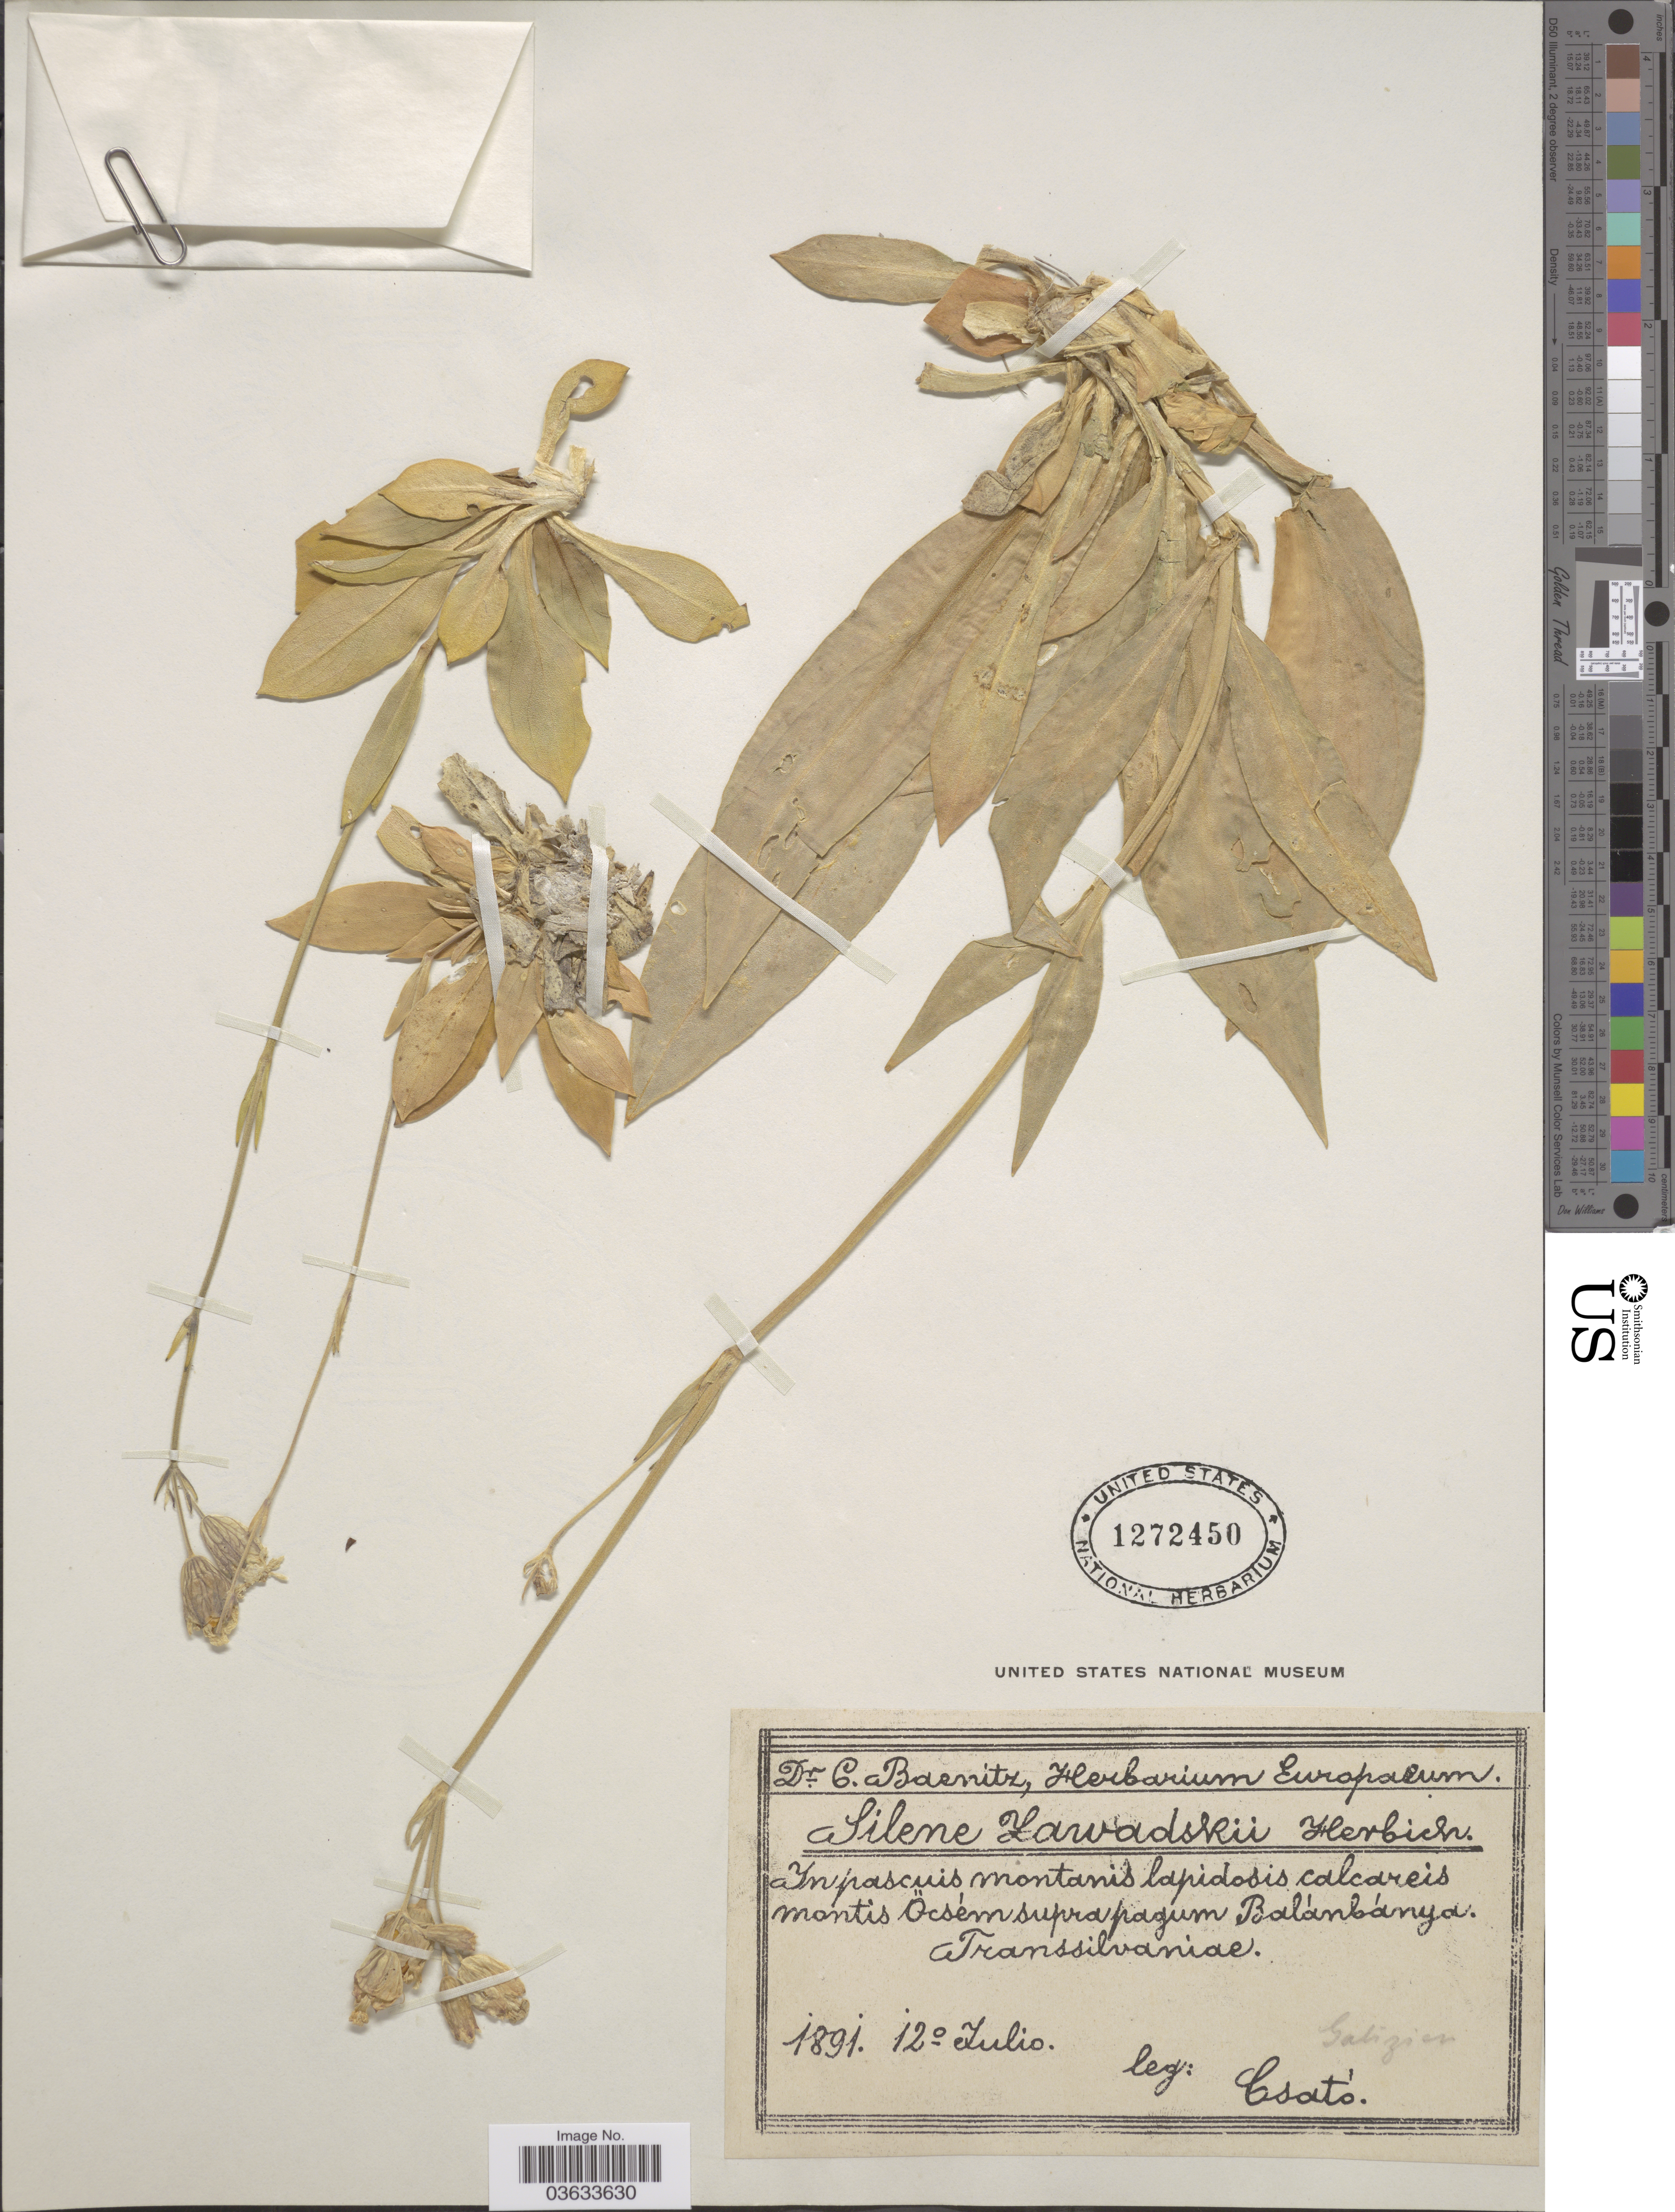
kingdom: Plantae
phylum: Tracheophyta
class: Magnoliopsida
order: Caryophyllales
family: Caryophyllaceae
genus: Silene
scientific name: Silene zawadzkii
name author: Herbich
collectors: Csató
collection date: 1891-07-12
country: Romania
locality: In pascuis montanis lapidosis calcareis montis Öcsém supra pagum Balánbanya. Transsilvaniæ.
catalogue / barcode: US 1272450